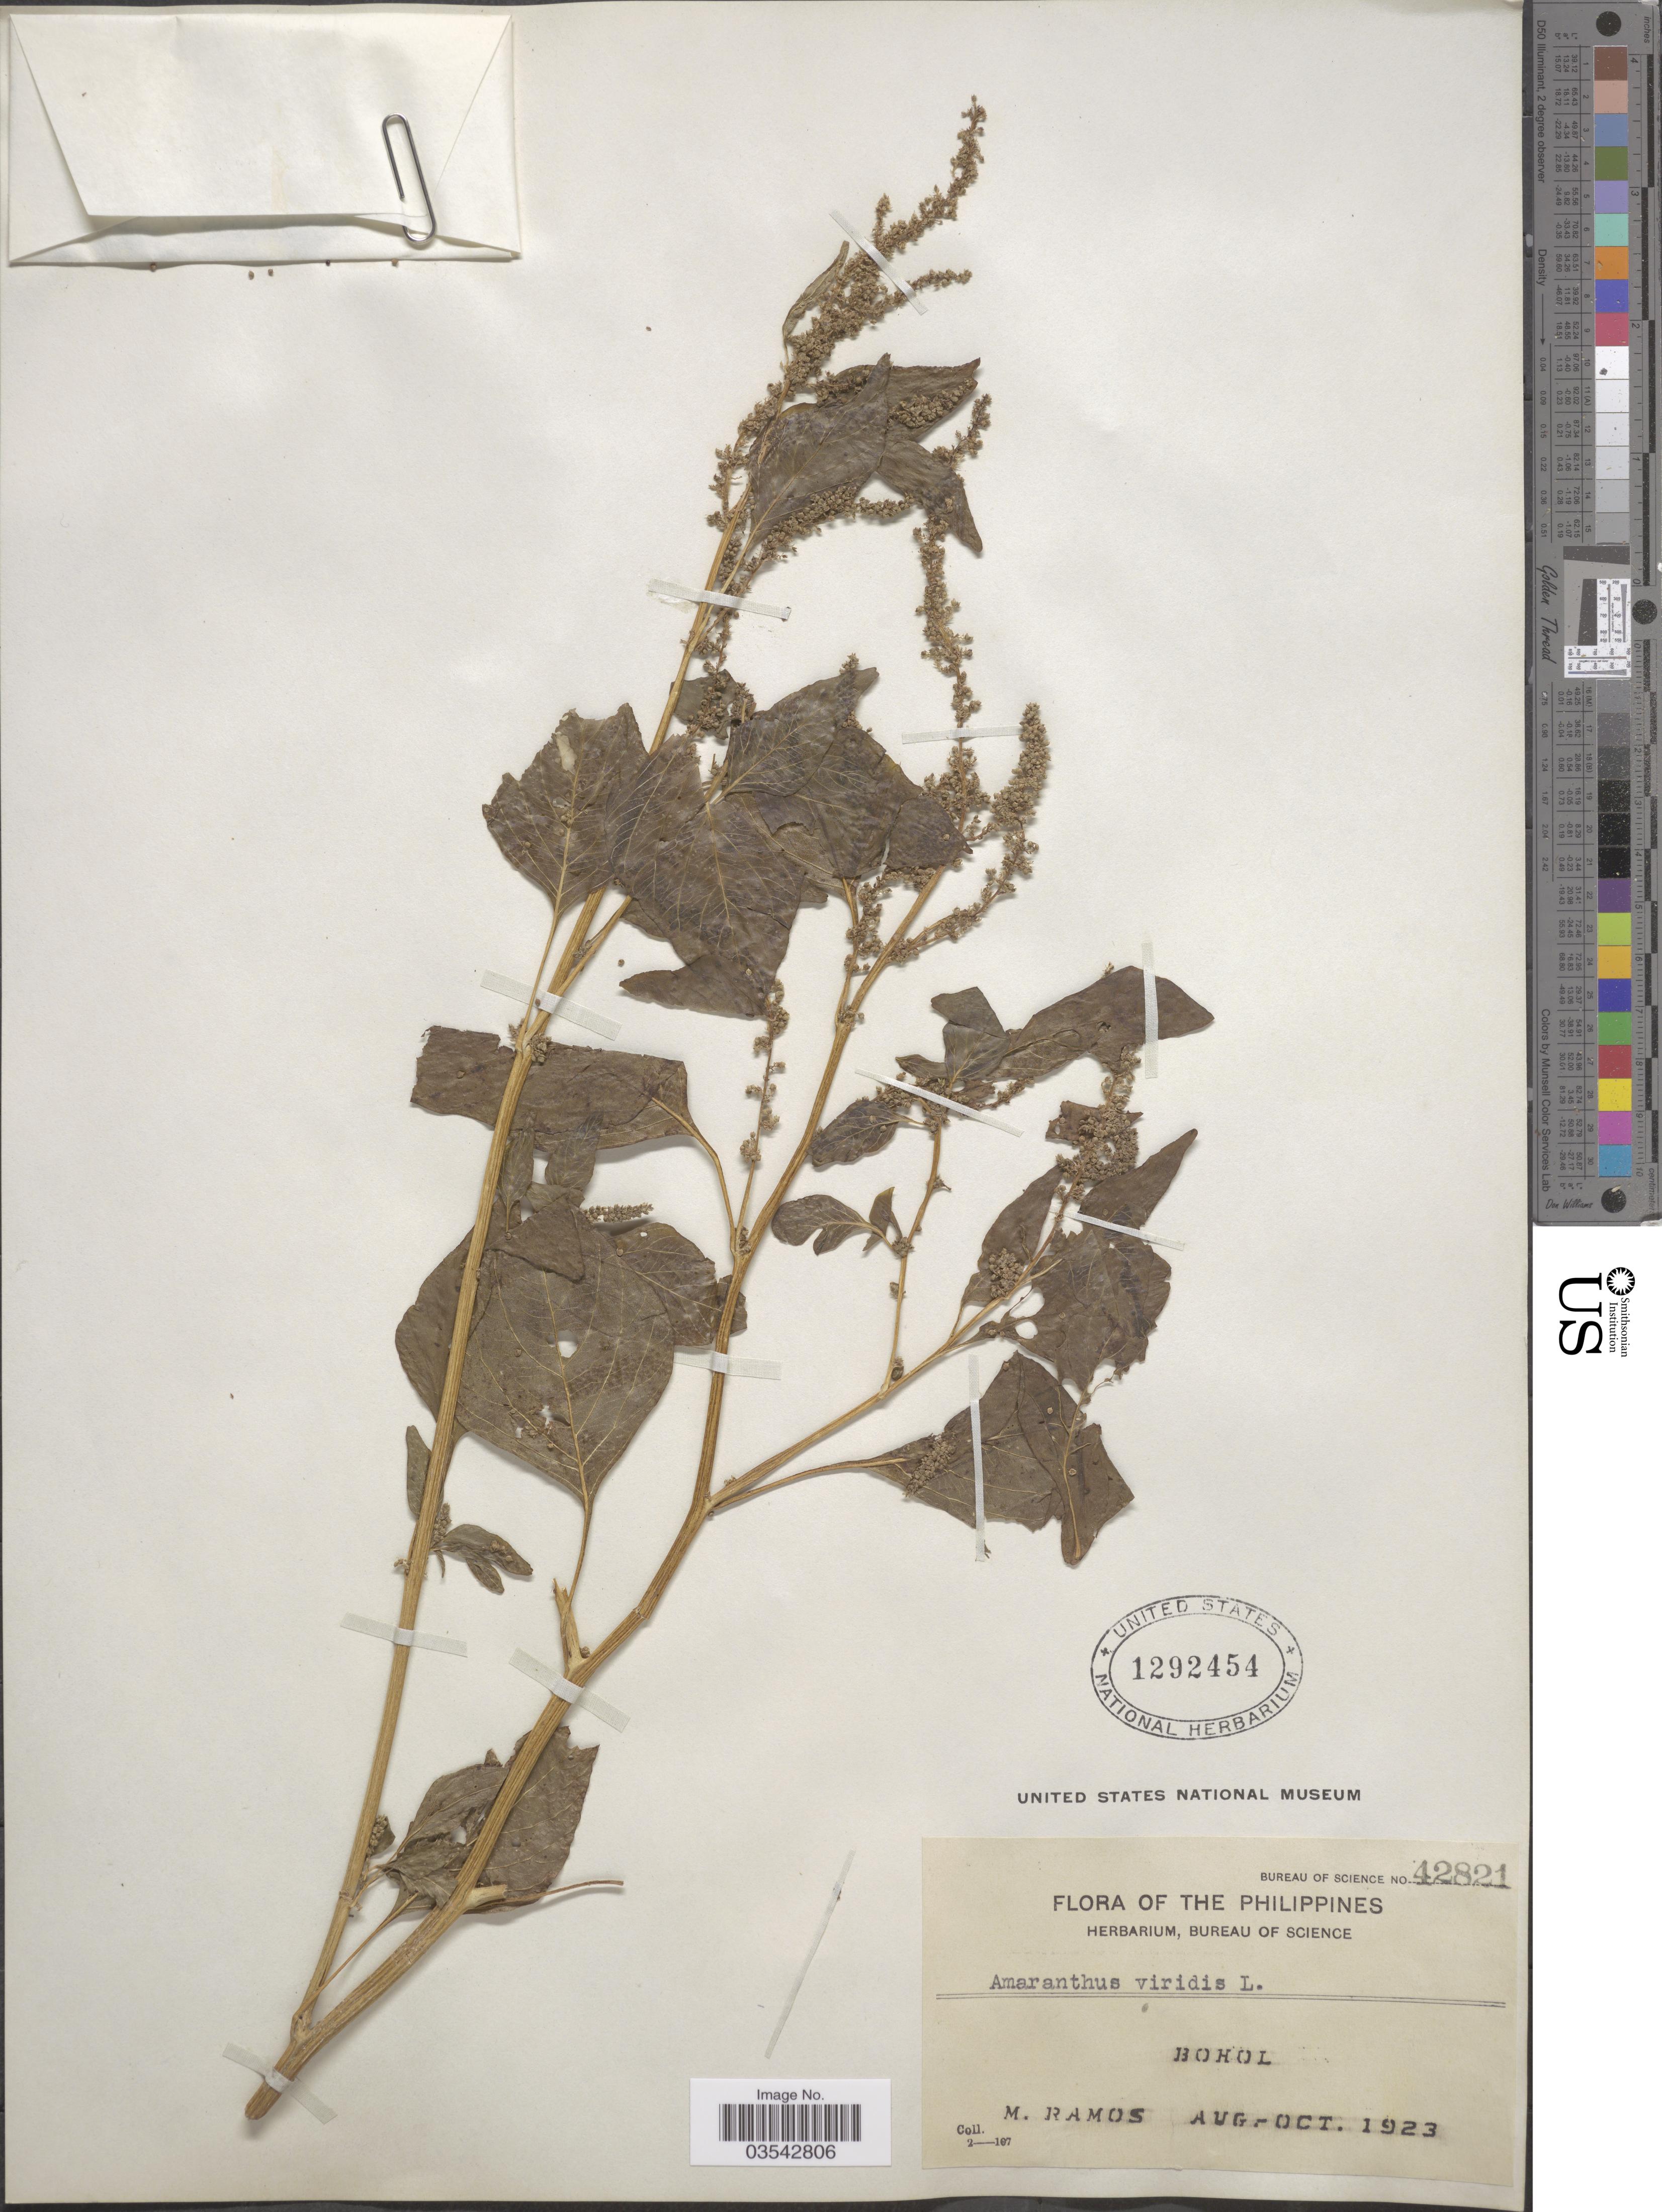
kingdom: Plantae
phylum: Tracheophyta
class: Magnoliopsida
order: Caryophyllales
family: Amaranthaceae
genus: Amaranthus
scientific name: Amaranthus viridis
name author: L.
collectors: M. Ramos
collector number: Bureau of Science 42821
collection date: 1923-08/1923-10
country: Philippines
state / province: Central Visayas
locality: Bohol.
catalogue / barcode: US 1292454